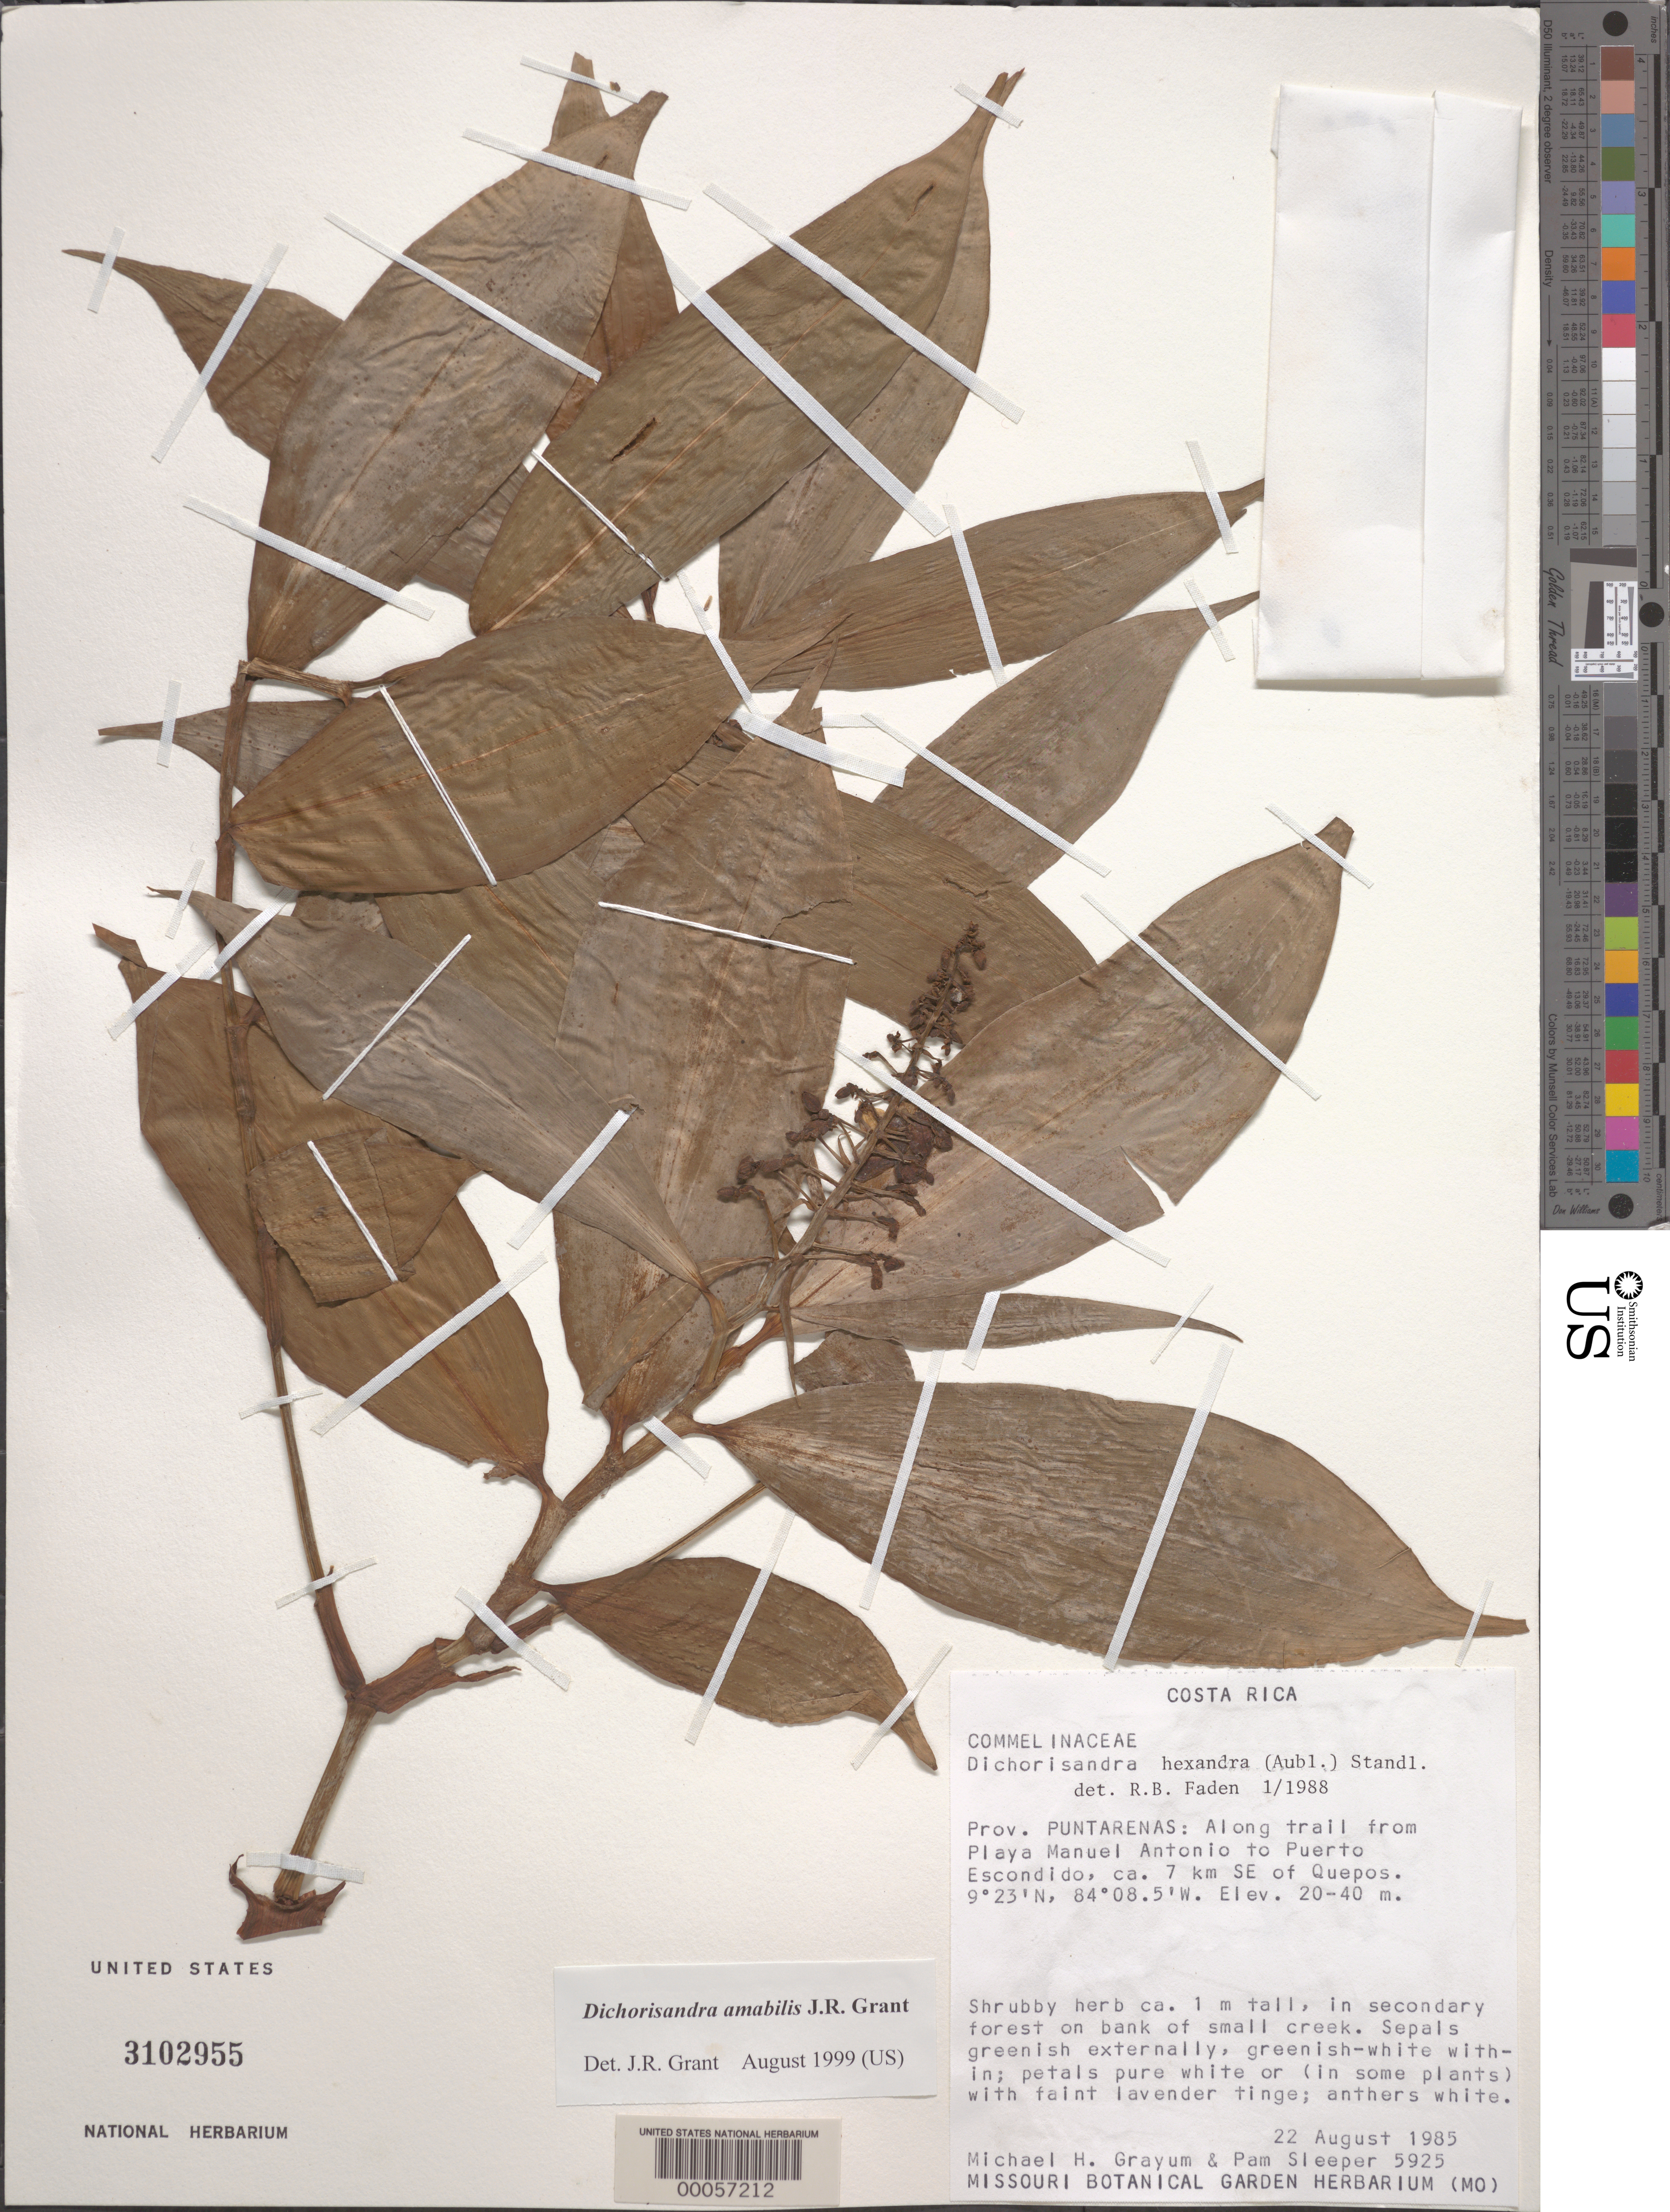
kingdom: Plantae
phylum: Tracheophyta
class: Liliopsida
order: Commelinales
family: Commelinaceae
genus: Dichorisandra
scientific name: Dichorisandra hexandra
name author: (Aubl.) Standl.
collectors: M. H. Grayum & P. Sleeper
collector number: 5925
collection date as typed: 22 Aug 1985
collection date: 1985-08-22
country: Costa Rica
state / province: Puntarenas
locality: Along trail from playa manuel antonio to puerto escondido, ca. 7 km se of quepos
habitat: Secondary forest on bank of stream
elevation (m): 20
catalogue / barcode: US 3102955